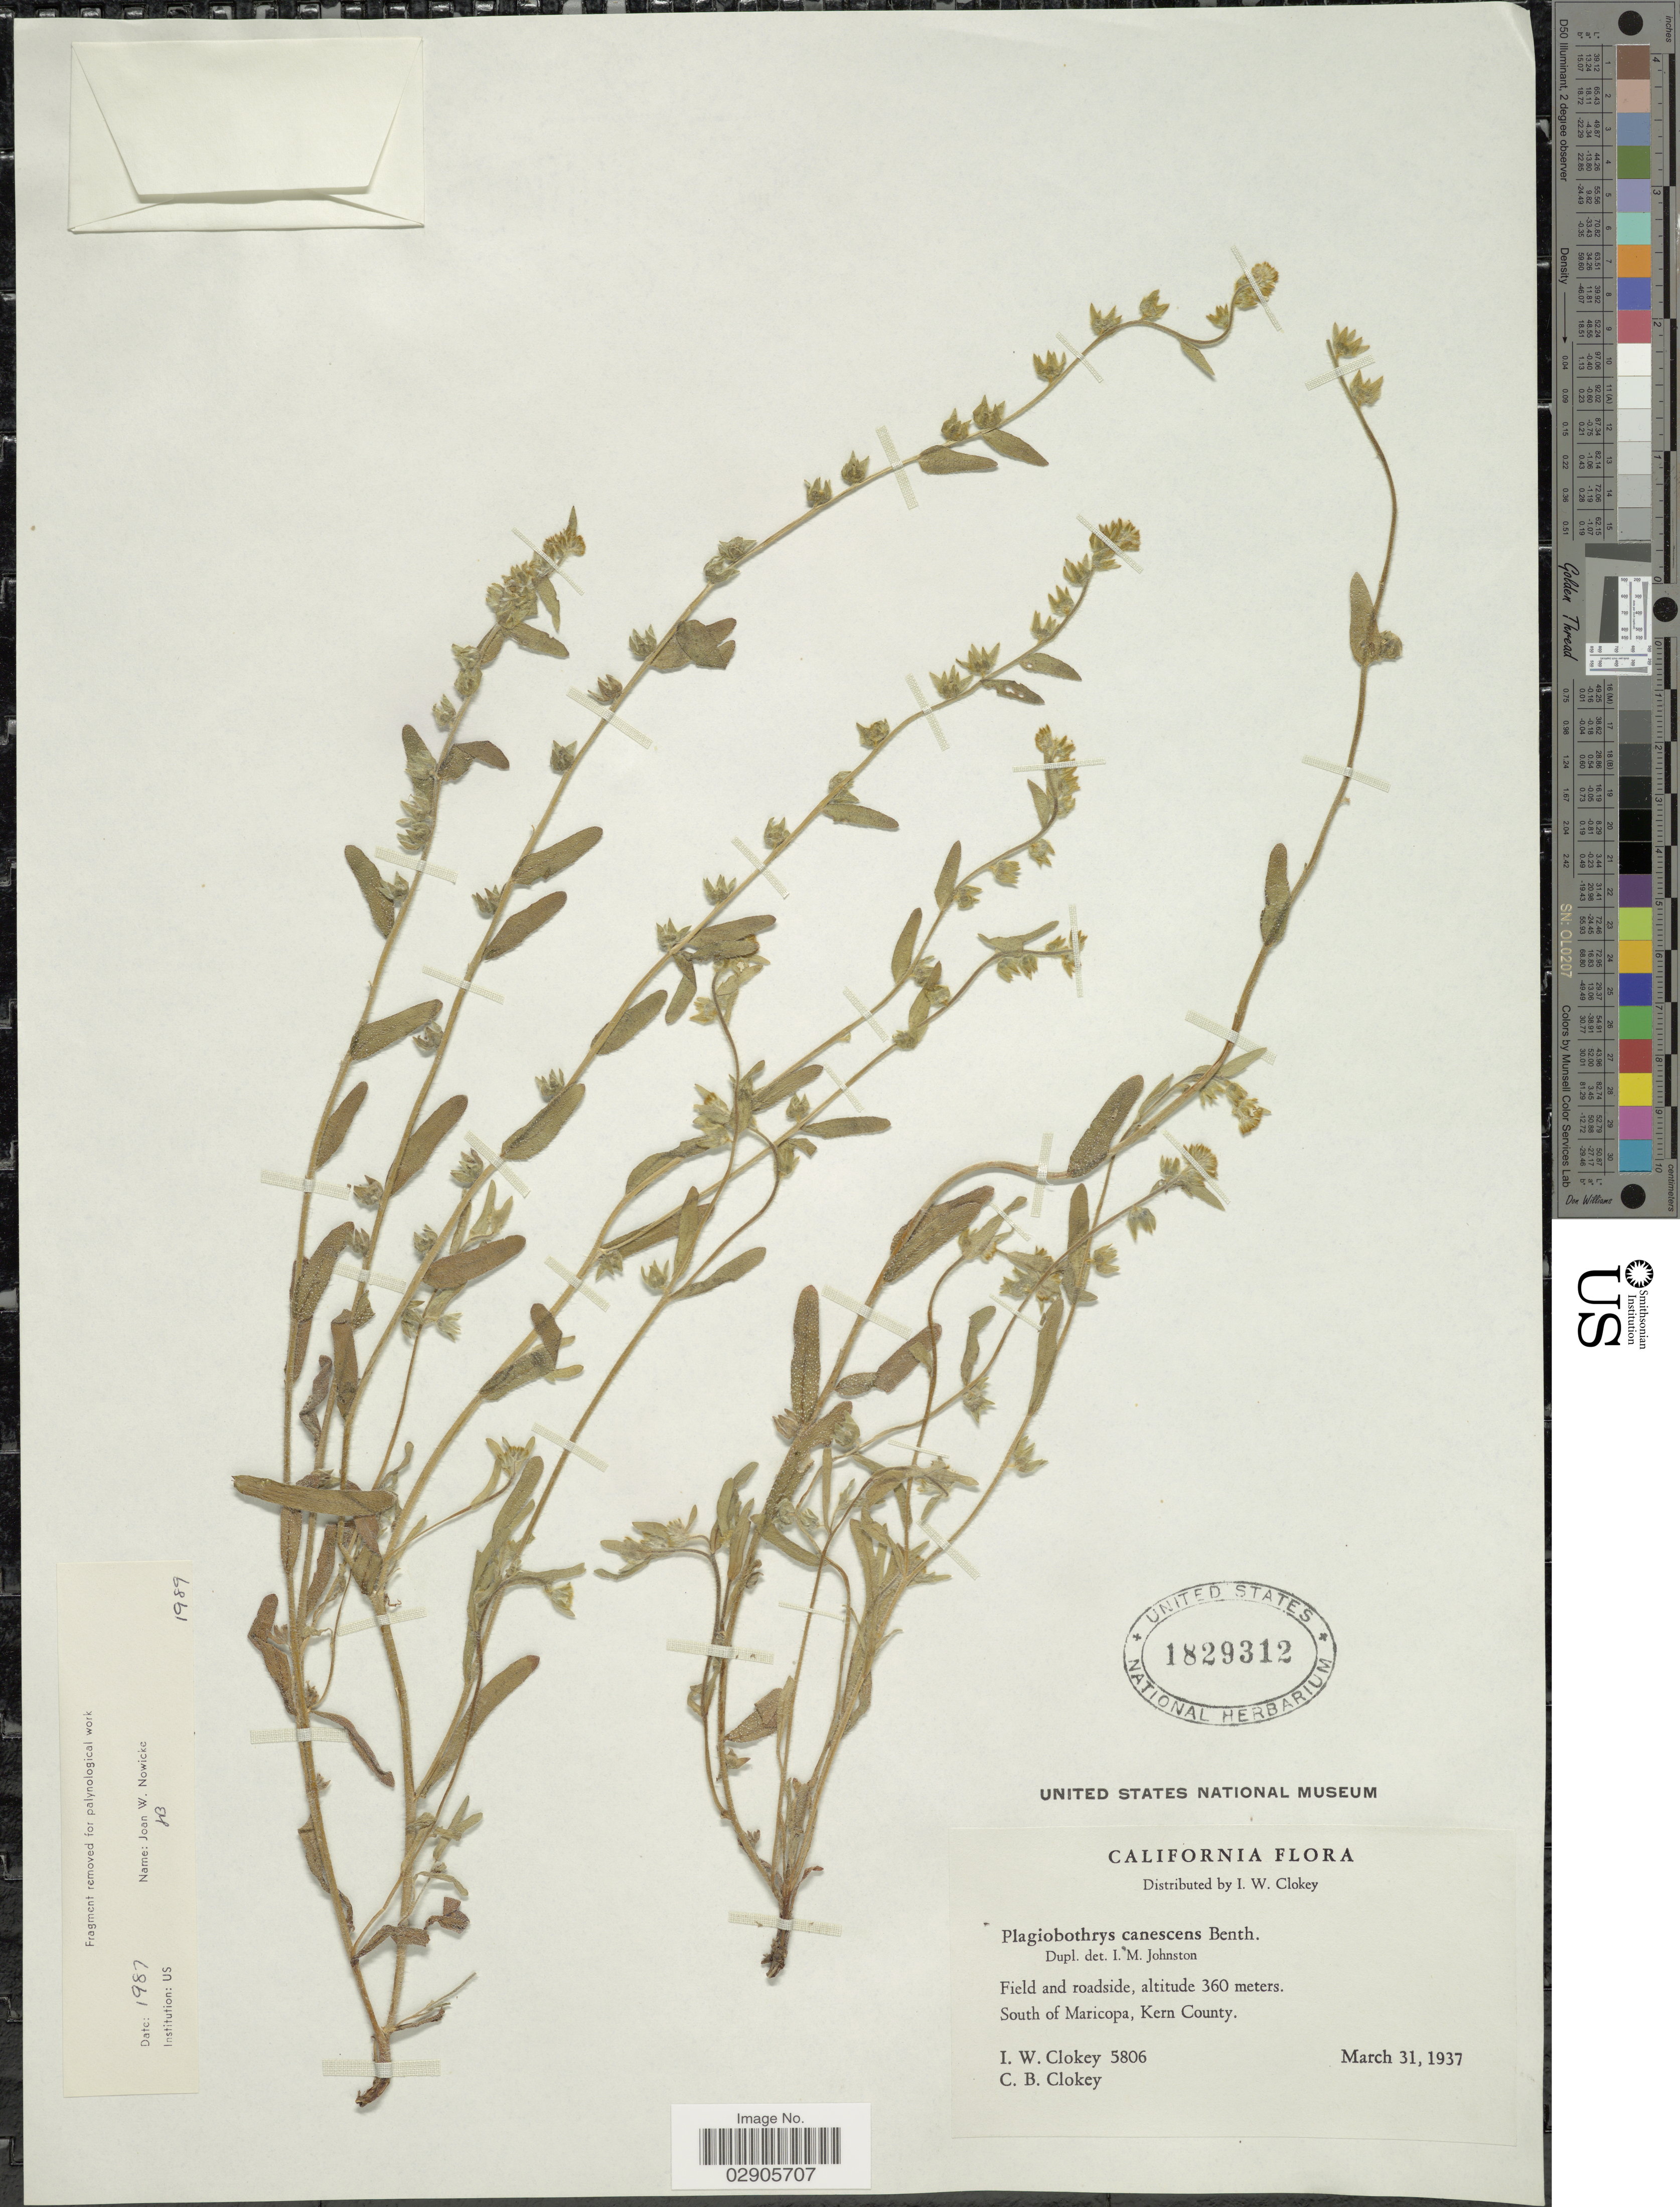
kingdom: Plantae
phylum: Tracheophyta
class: Magnoliopsida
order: Boraginales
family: Boraginaceae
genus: Plagiobothrys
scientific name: Plagiobothrys canescens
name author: Benth.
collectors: I. W. Clokey & C. Clokey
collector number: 5806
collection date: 1937-03-31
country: United States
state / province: California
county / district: Kern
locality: Field and roadside. South of Maricopa, Kern County.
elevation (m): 360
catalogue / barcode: US 1829312